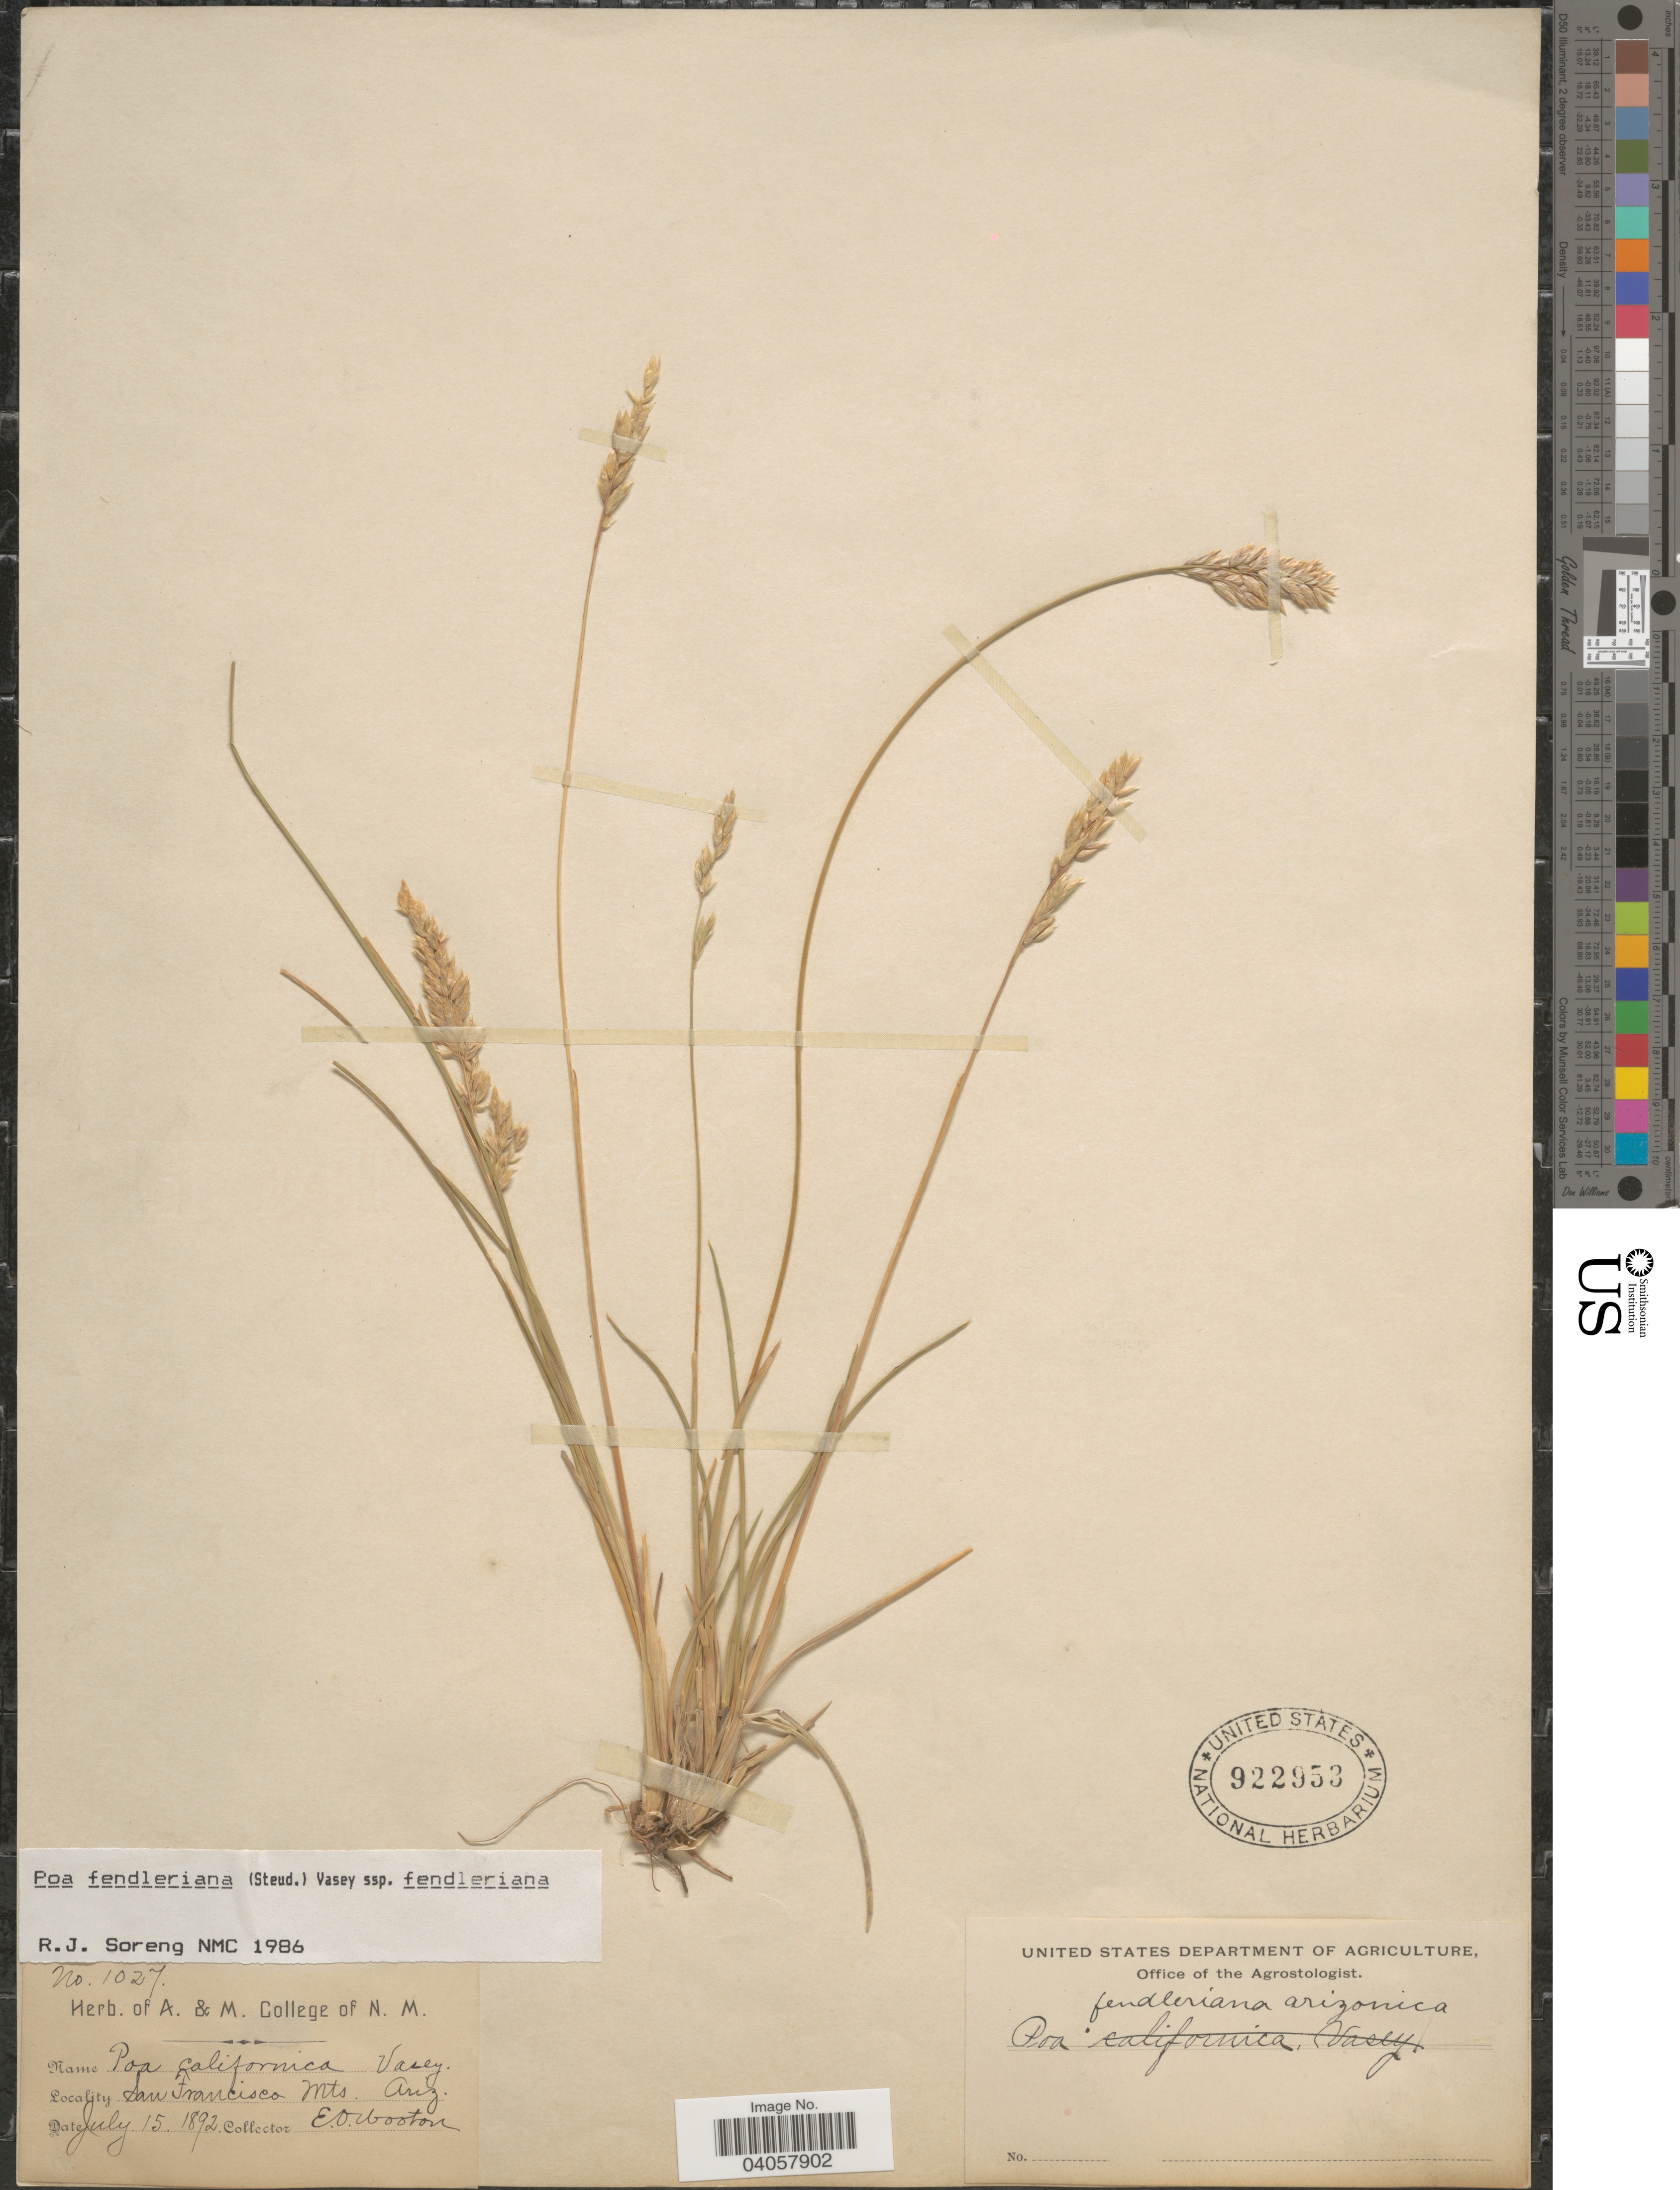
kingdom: Plantae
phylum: Tracheophyta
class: Liliopsida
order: Poales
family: Poaceae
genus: Poa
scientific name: Poa fendleriana subsp. fendleriana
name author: (Steud.) Vasey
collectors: E. O. Wooton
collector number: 1027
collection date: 1892-07-15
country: United States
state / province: Arizona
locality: San Francisco Mts.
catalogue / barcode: US 922953